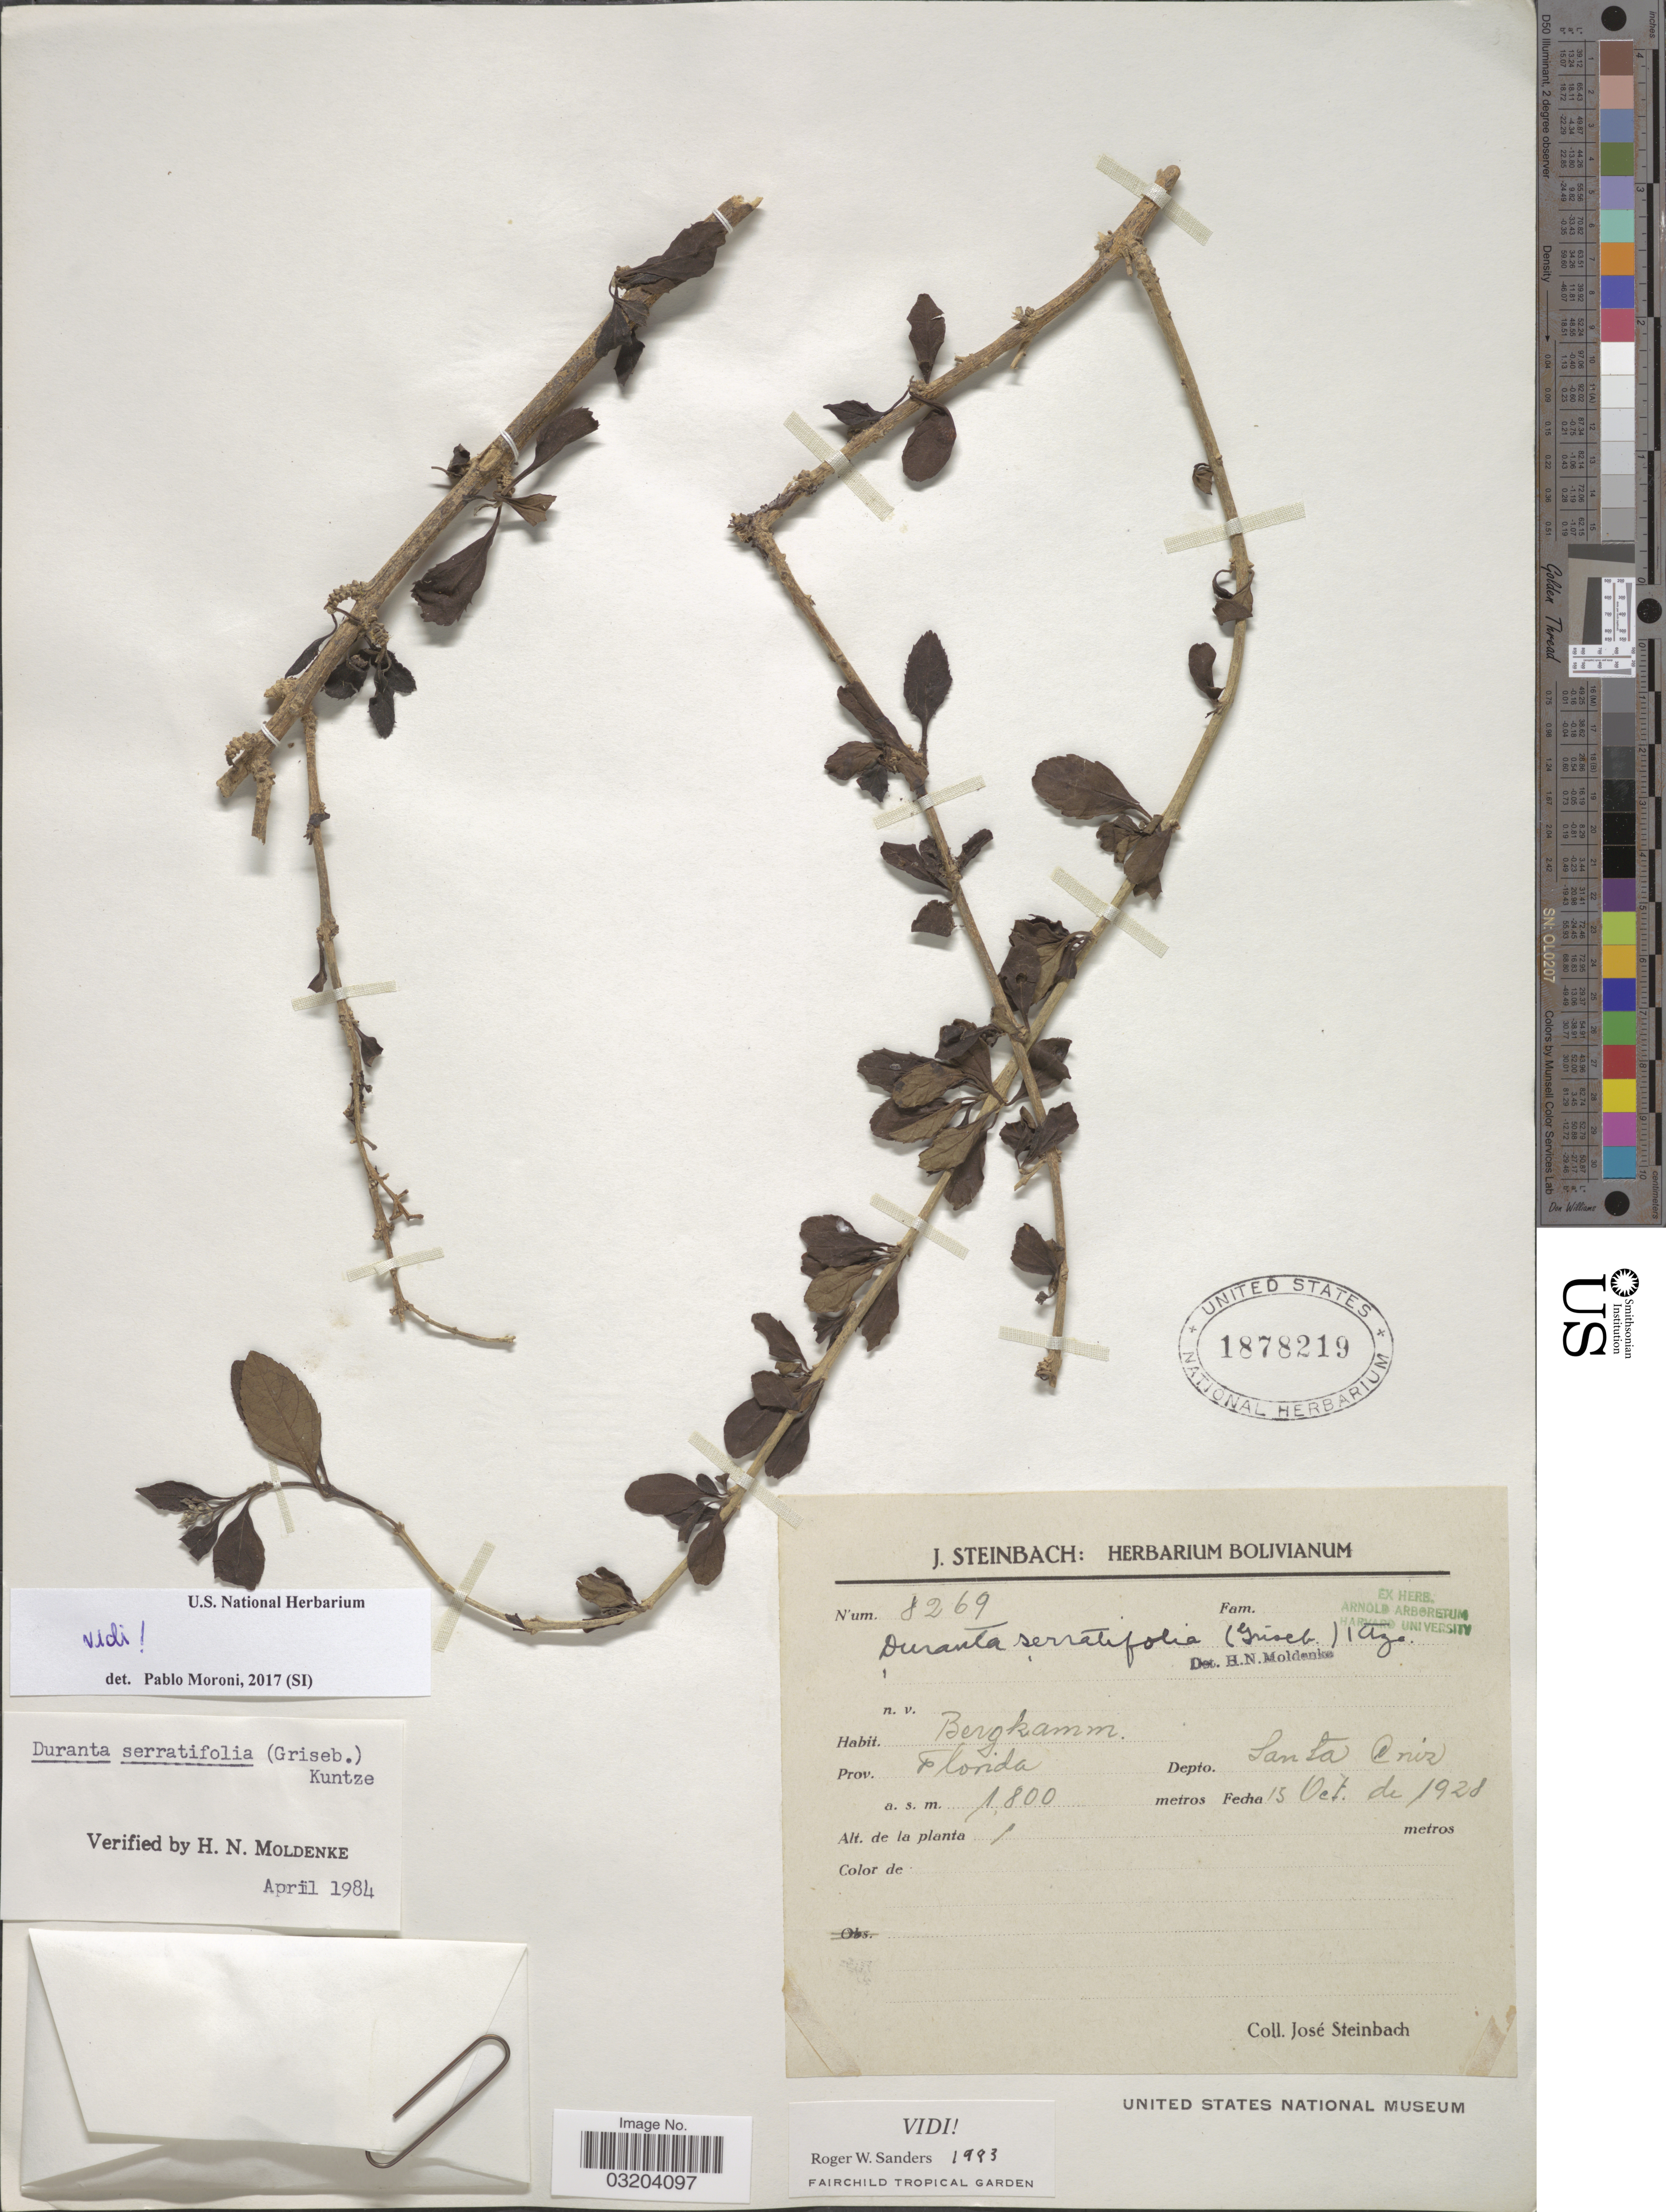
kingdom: Plantae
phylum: Tracheophyta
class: Magnoliopsida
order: Lamiales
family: Verbenaceae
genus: Duranta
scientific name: Duranta serratifolia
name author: (Griseb.) Kuntze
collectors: J. Steinbach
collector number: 8269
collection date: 1928-10-15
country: Bolivia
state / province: Santa Cruz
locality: Prov. Florida, Depto. Santa Cruz.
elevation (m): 1800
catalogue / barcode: US 1878219